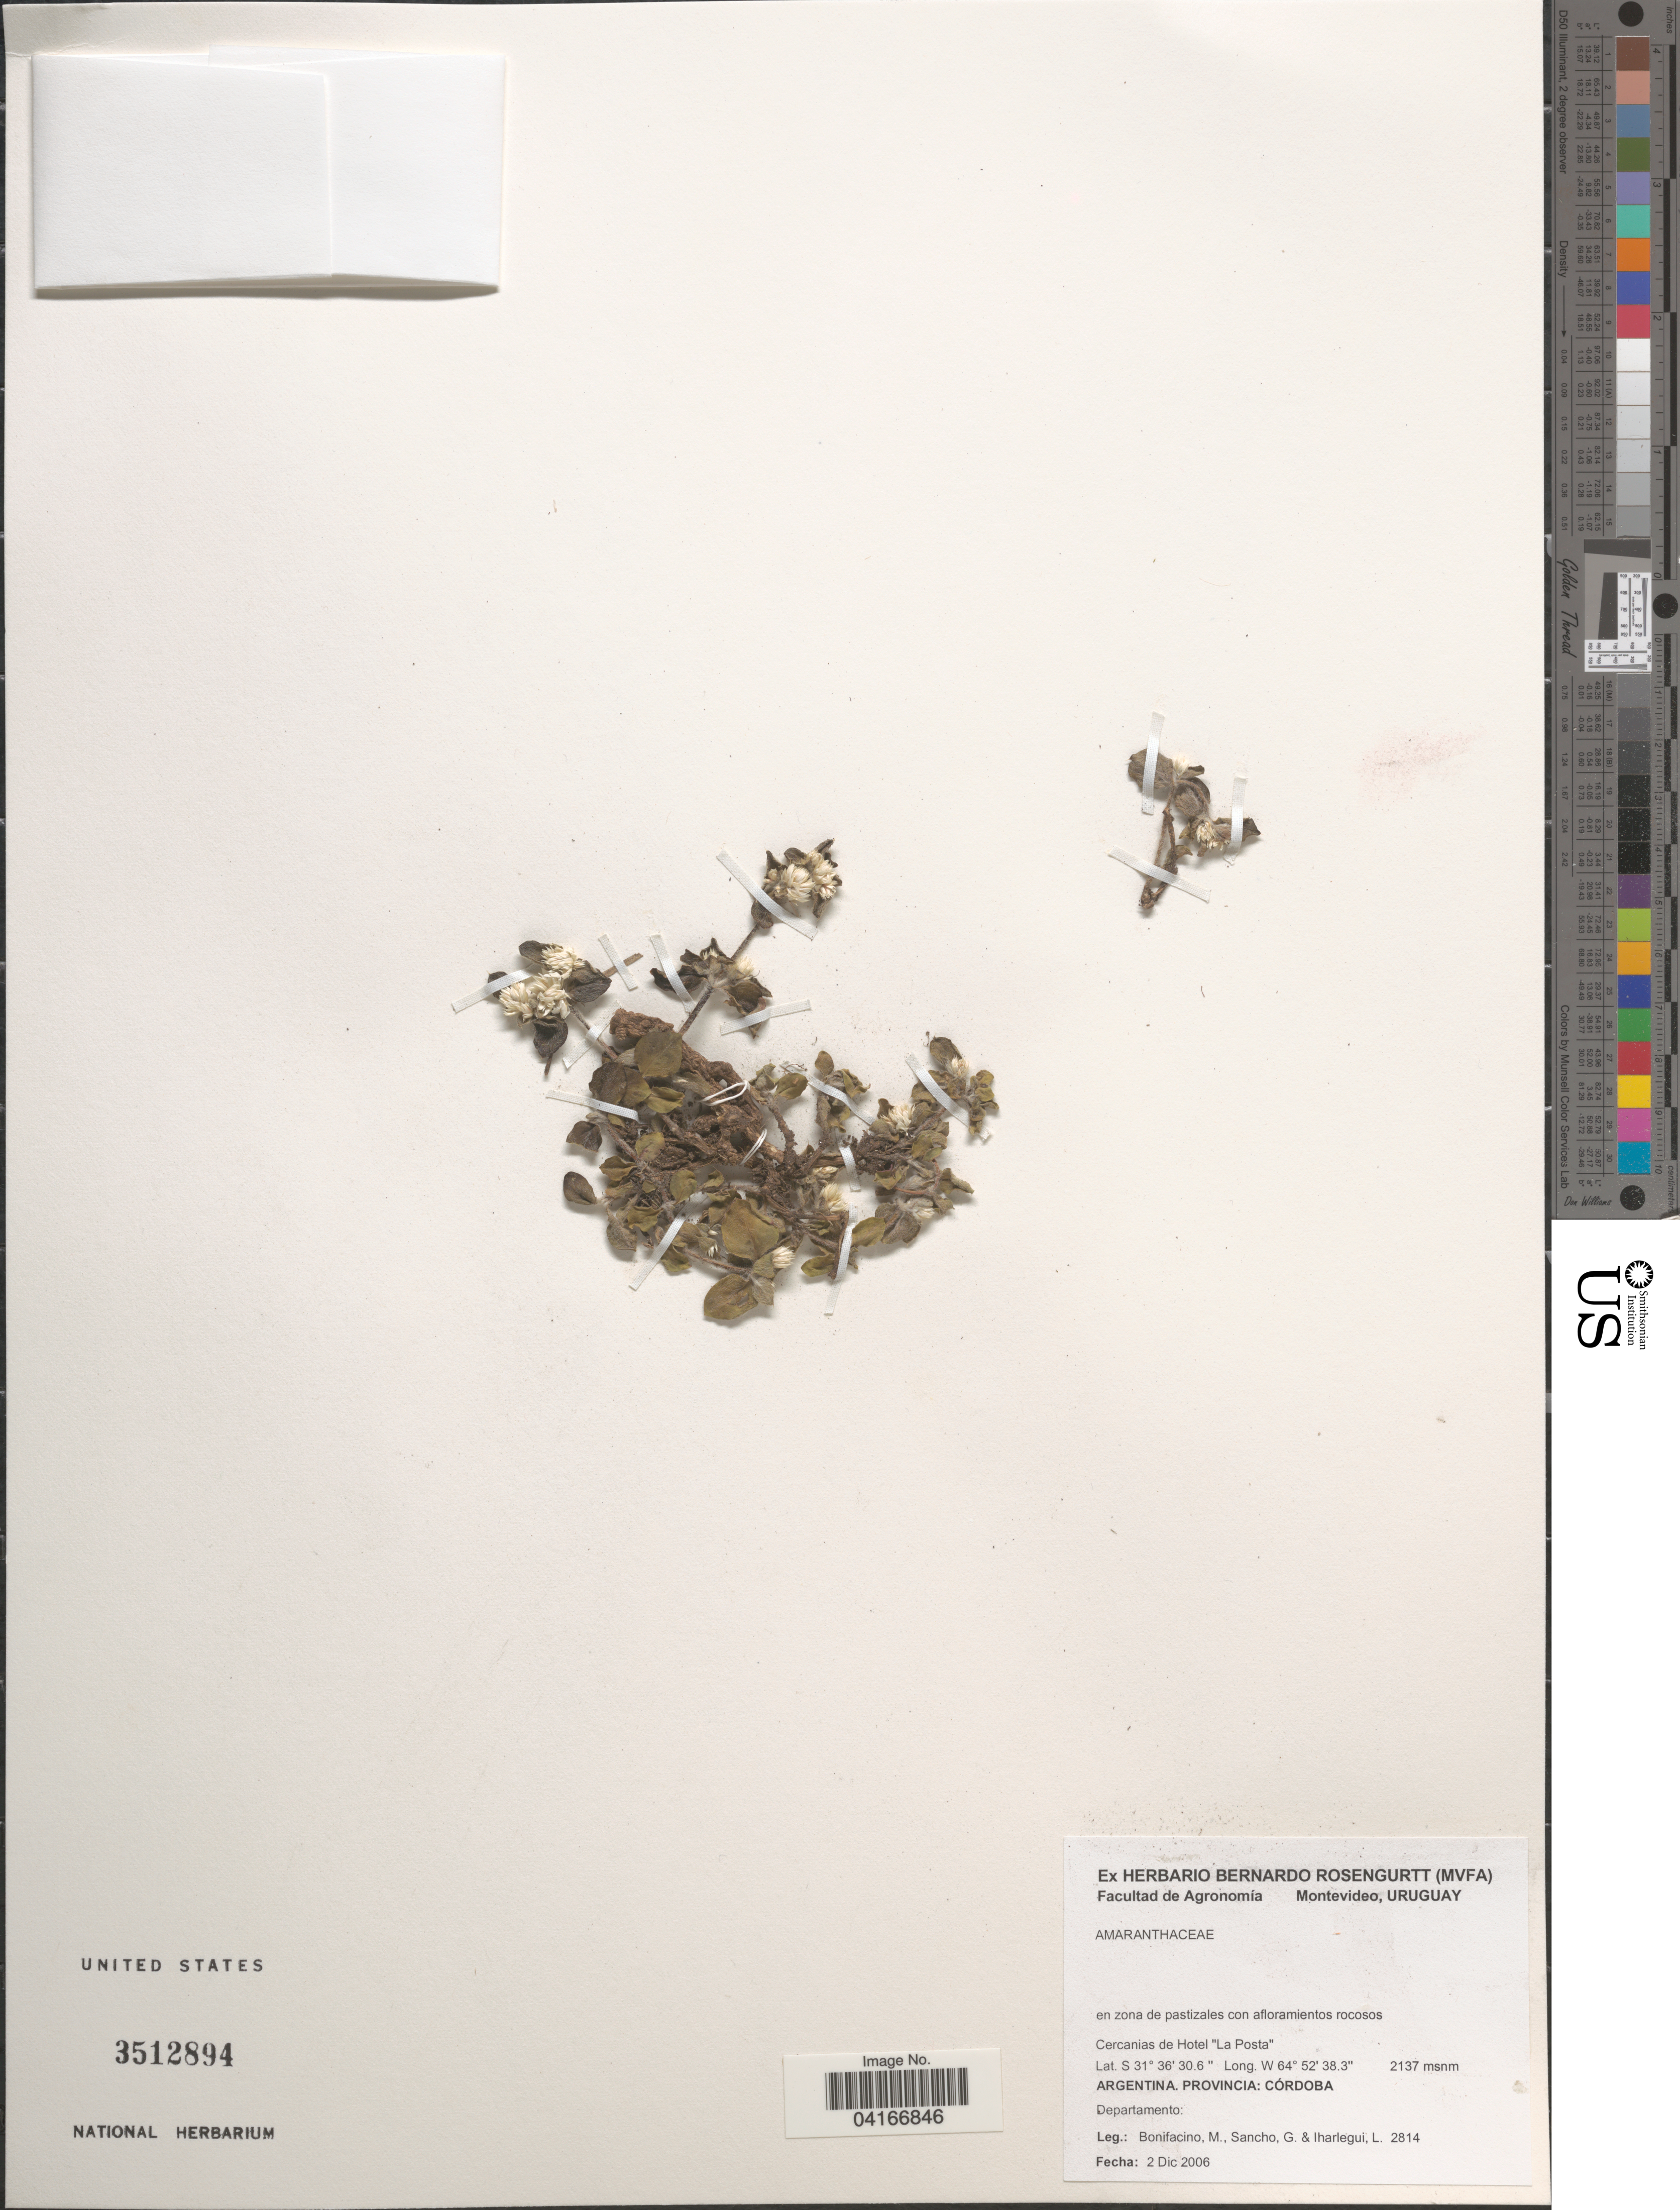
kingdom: Plantae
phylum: Tracheophyta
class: Magnoliopsida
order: Caryophyllales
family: Amaranthaceae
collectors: M. Bonifacino, G. Sancho & L. Iharlegui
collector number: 2814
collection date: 2006-12-02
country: Argentina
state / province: Cordoba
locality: Cercanias de Hotel "La Posta".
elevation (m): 2137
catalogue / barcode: US 3512894